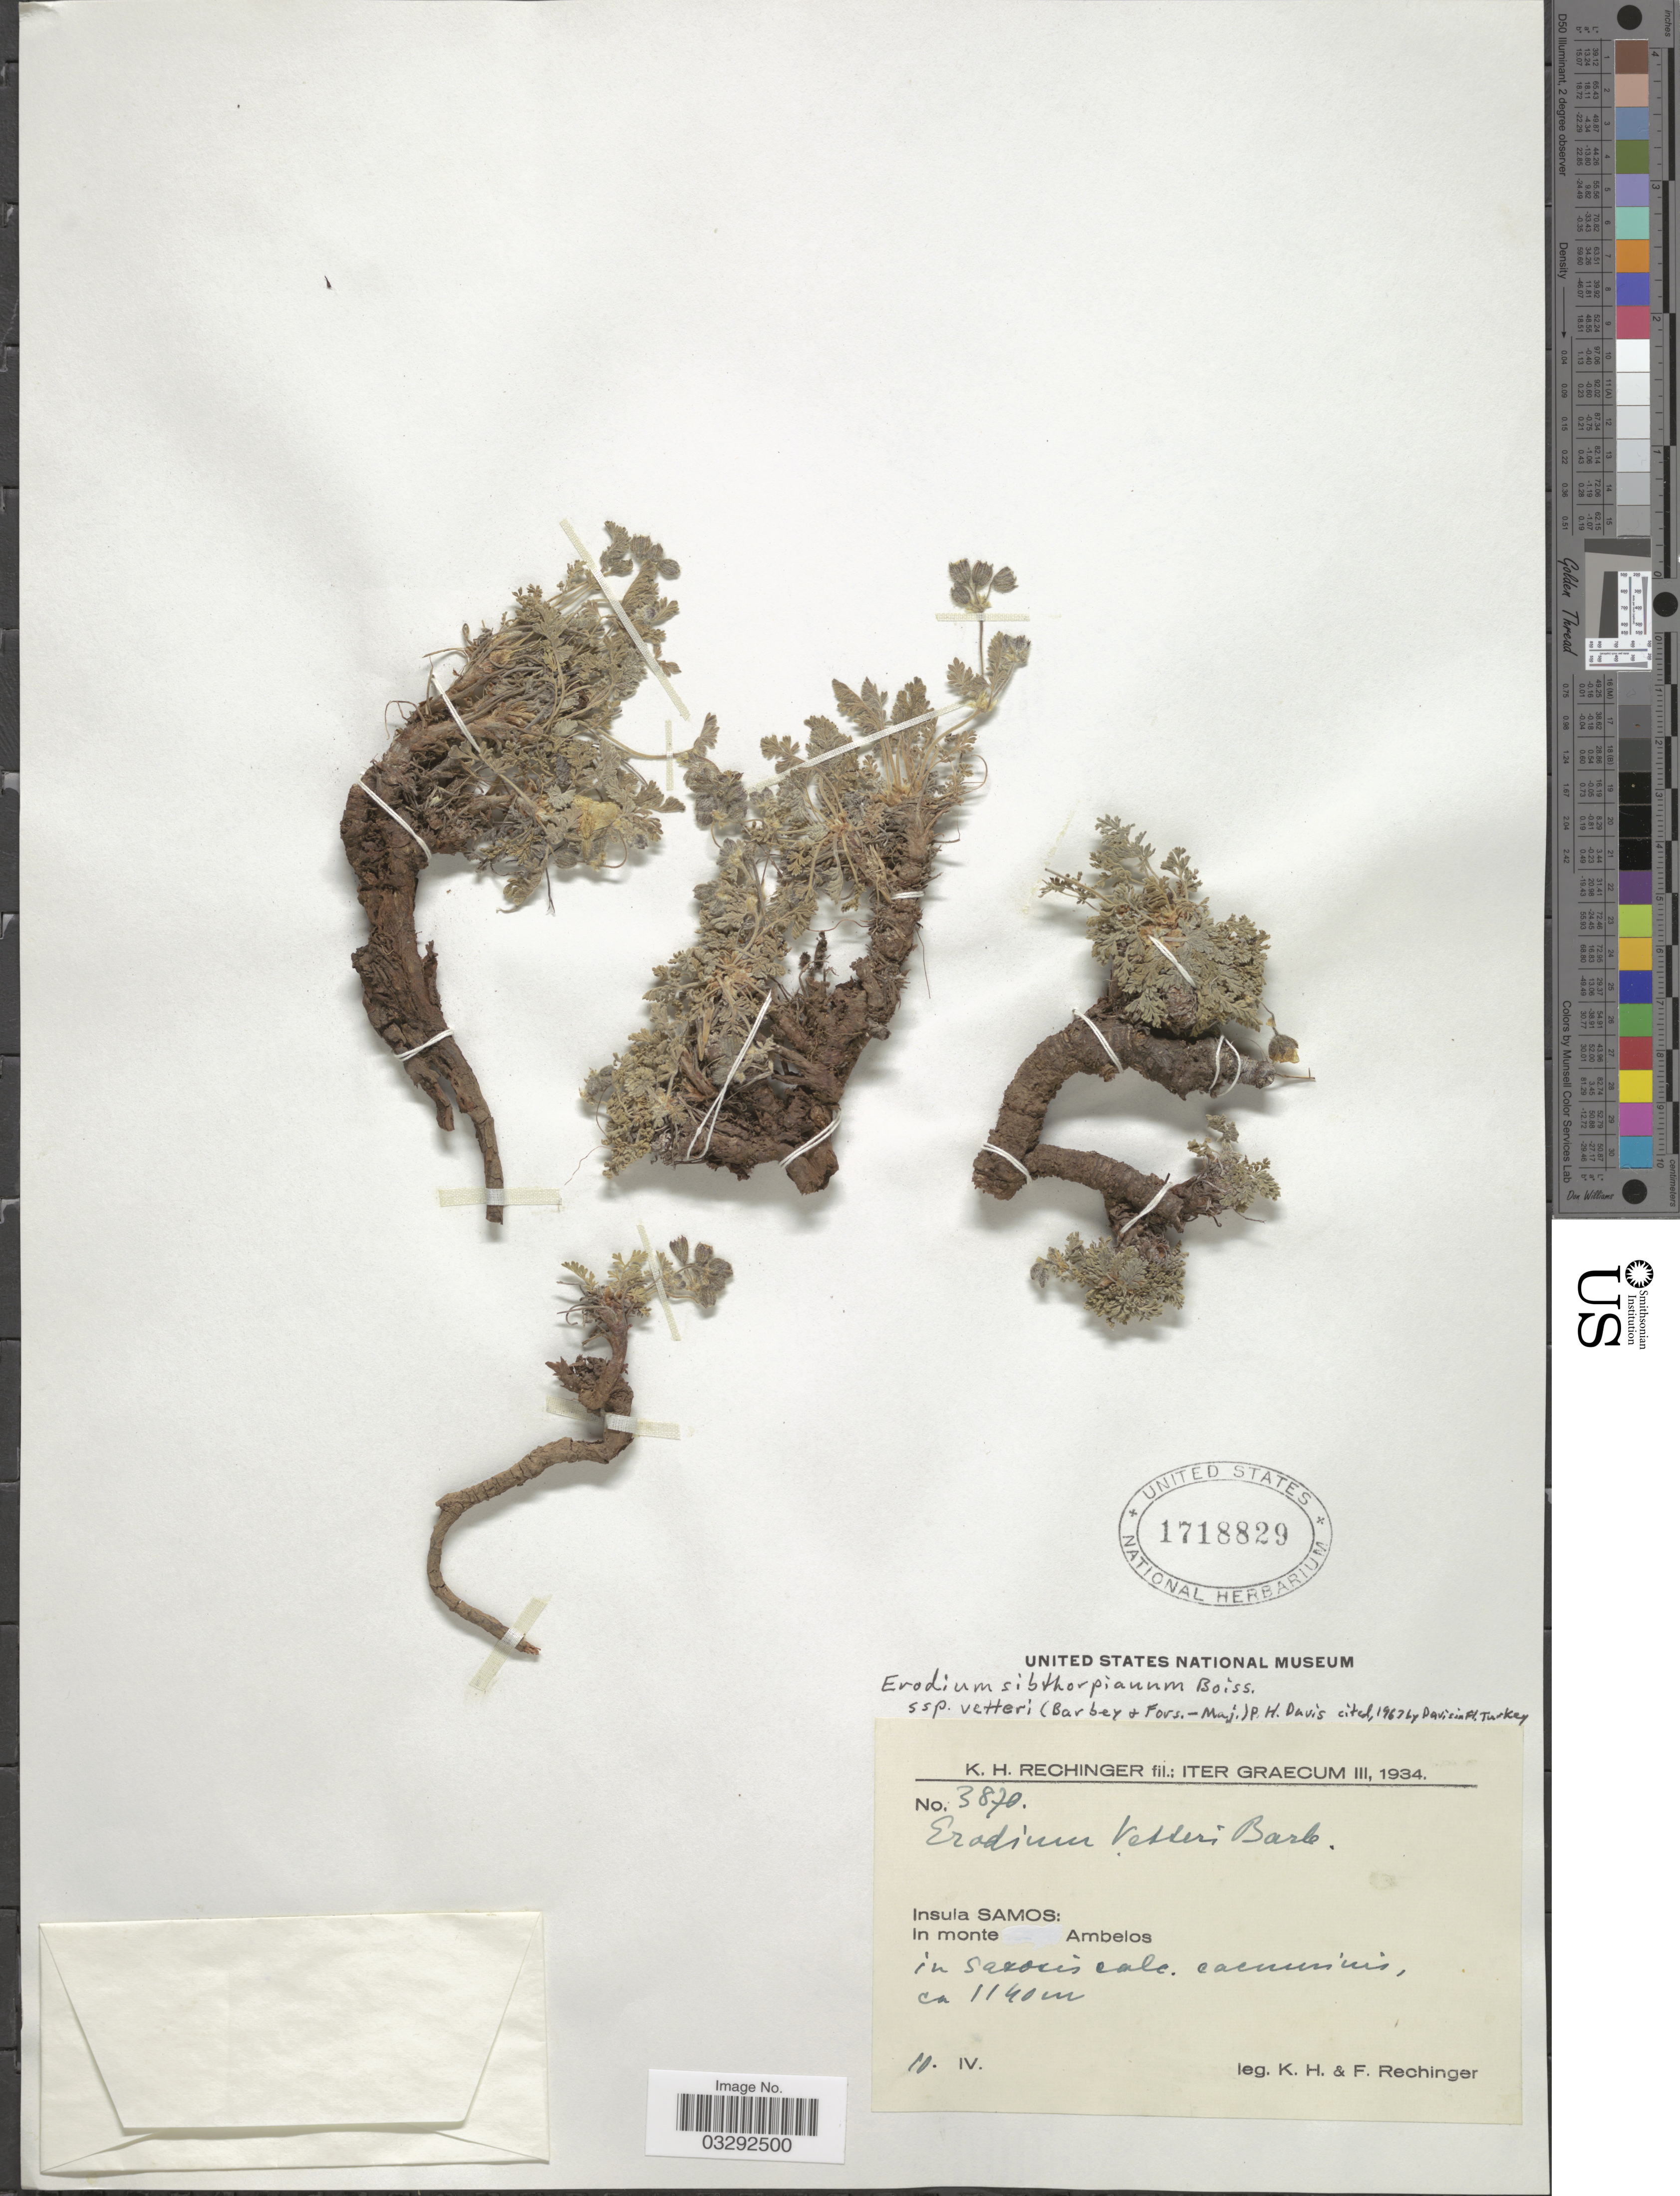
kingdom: Plantae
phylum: Tracheophyta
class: Magnoliopsida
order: Geraniales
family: Geraniaceae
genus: Erodium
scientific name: Erodium sibthorpianum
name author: Boiss.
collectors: K. H. Rechinger & F. Rechinger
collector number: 3870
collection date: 1934-04-11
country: Greece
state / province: North Aegean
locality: Iter Graecum. Insula SAMOS: In monte Ambelos, in saxonis calc. cacuminis.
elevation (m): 1140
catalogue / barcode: US 1718829